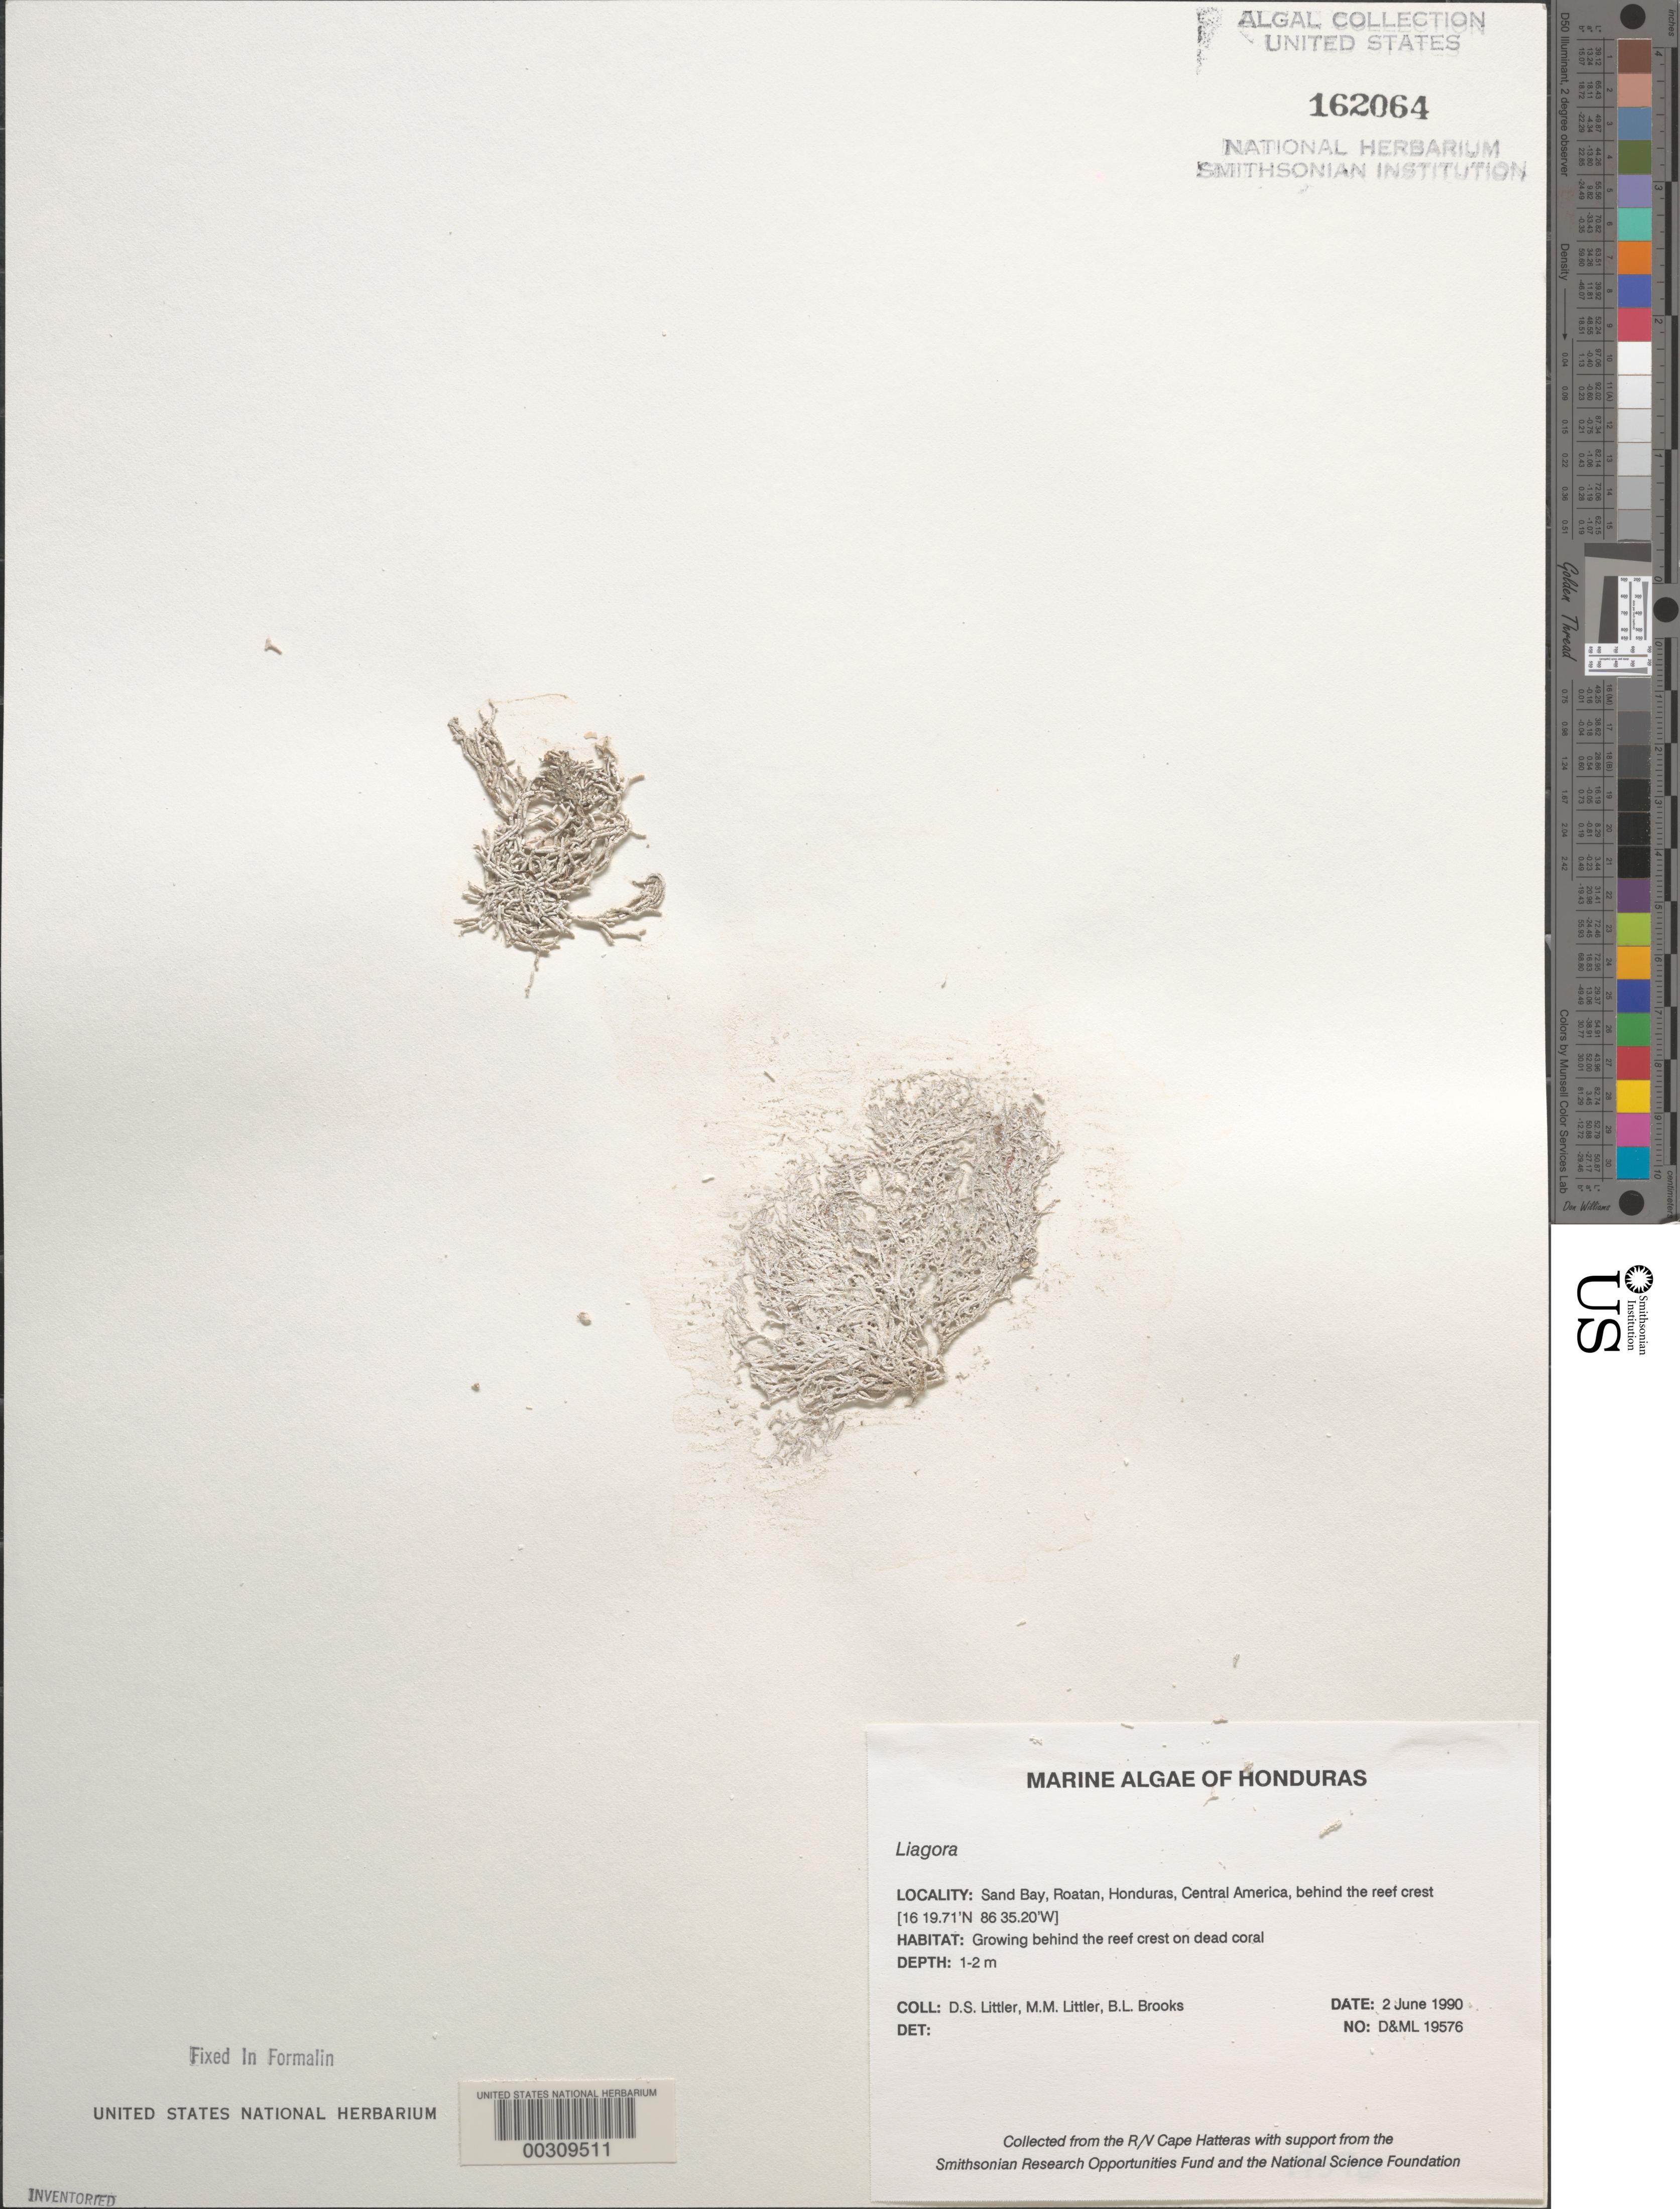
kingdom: Plantae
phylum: Rhodophyta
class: Florideophyceae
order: Nemaliales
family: Liagoraceae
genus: Liagora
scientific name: Liagora sp.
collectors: D. S. Littler, M. M. Littler & B. Brooks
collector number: D&ML 19576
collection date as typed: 02 Jun 1990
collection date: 1990-06-02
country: Honduras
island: Roatan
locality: Sand Bay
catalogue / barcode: US 162064